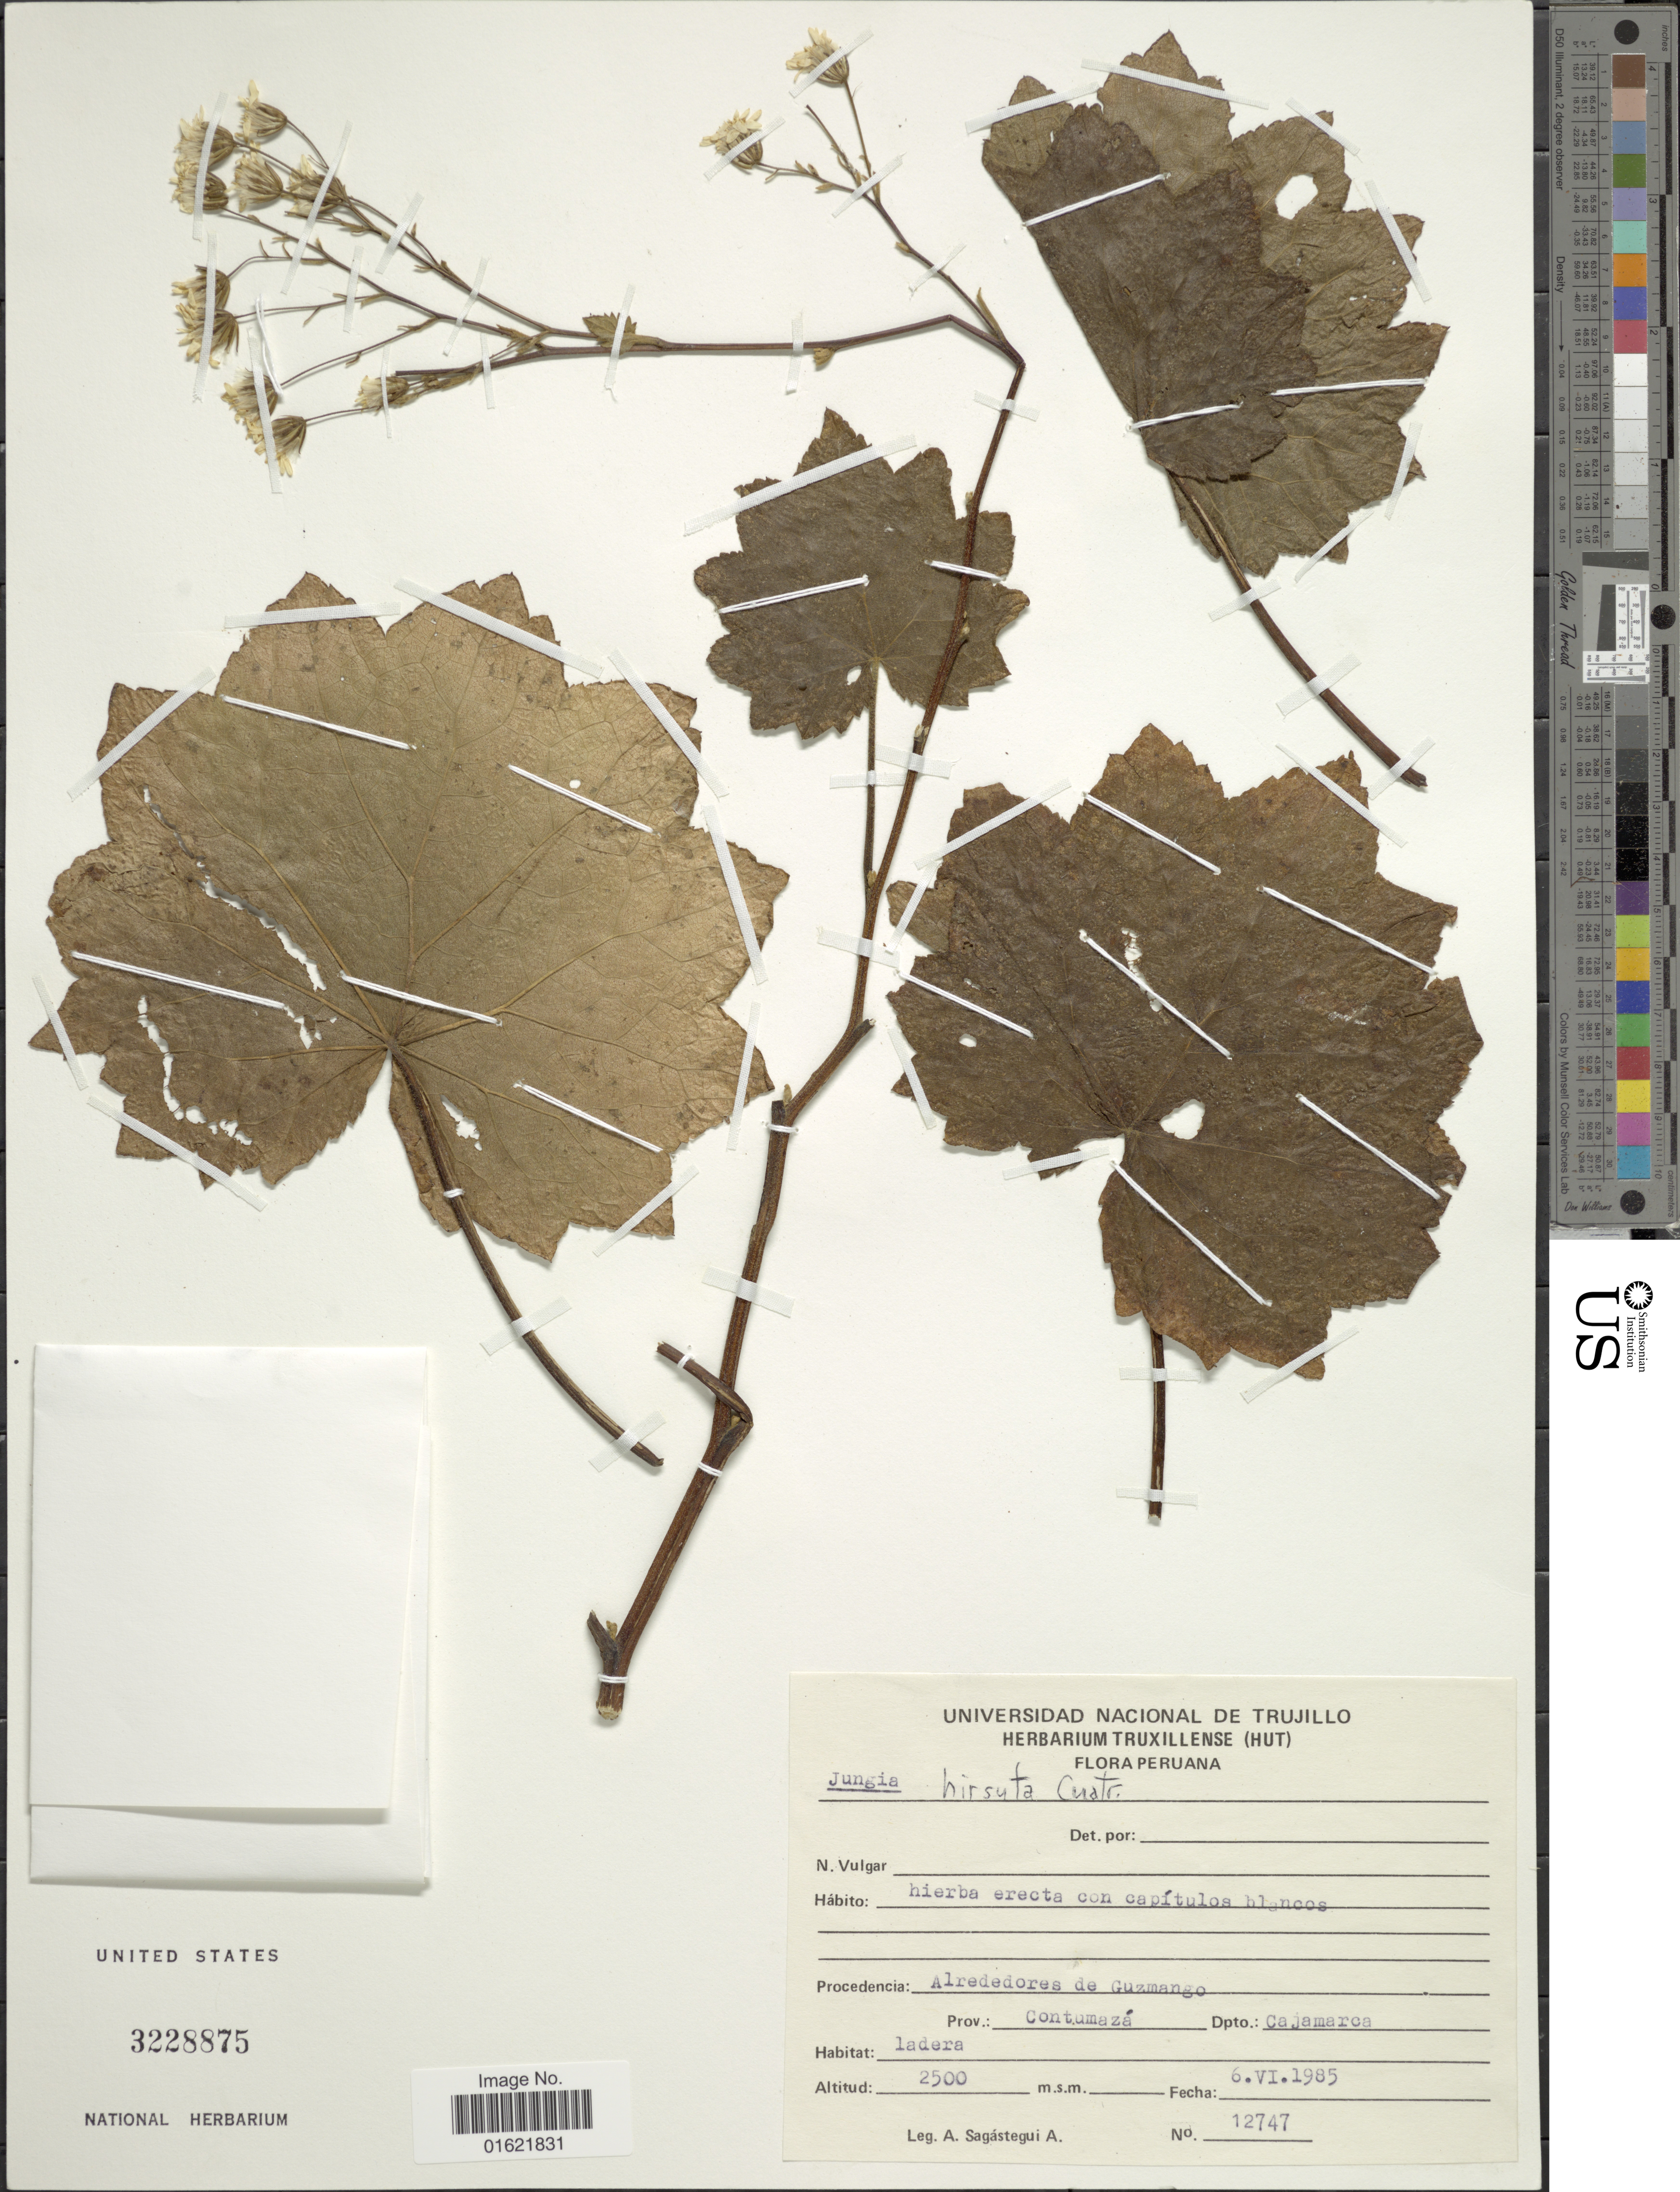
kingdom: Plantae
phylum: Tracheophyta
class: Magnoliopsida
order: Asterales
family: Asteraceae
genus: Jungia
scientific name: Jungia hirsuta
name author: Cuatrec.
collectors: A. Sagástegui A.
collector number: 12747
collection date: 1985-06-06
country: Peru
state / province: Cajamarca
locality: Alrededores de Guzmango, Prov. Contumaza. Dpto. Cajamarca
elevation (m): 2500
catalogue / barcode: US 3228875